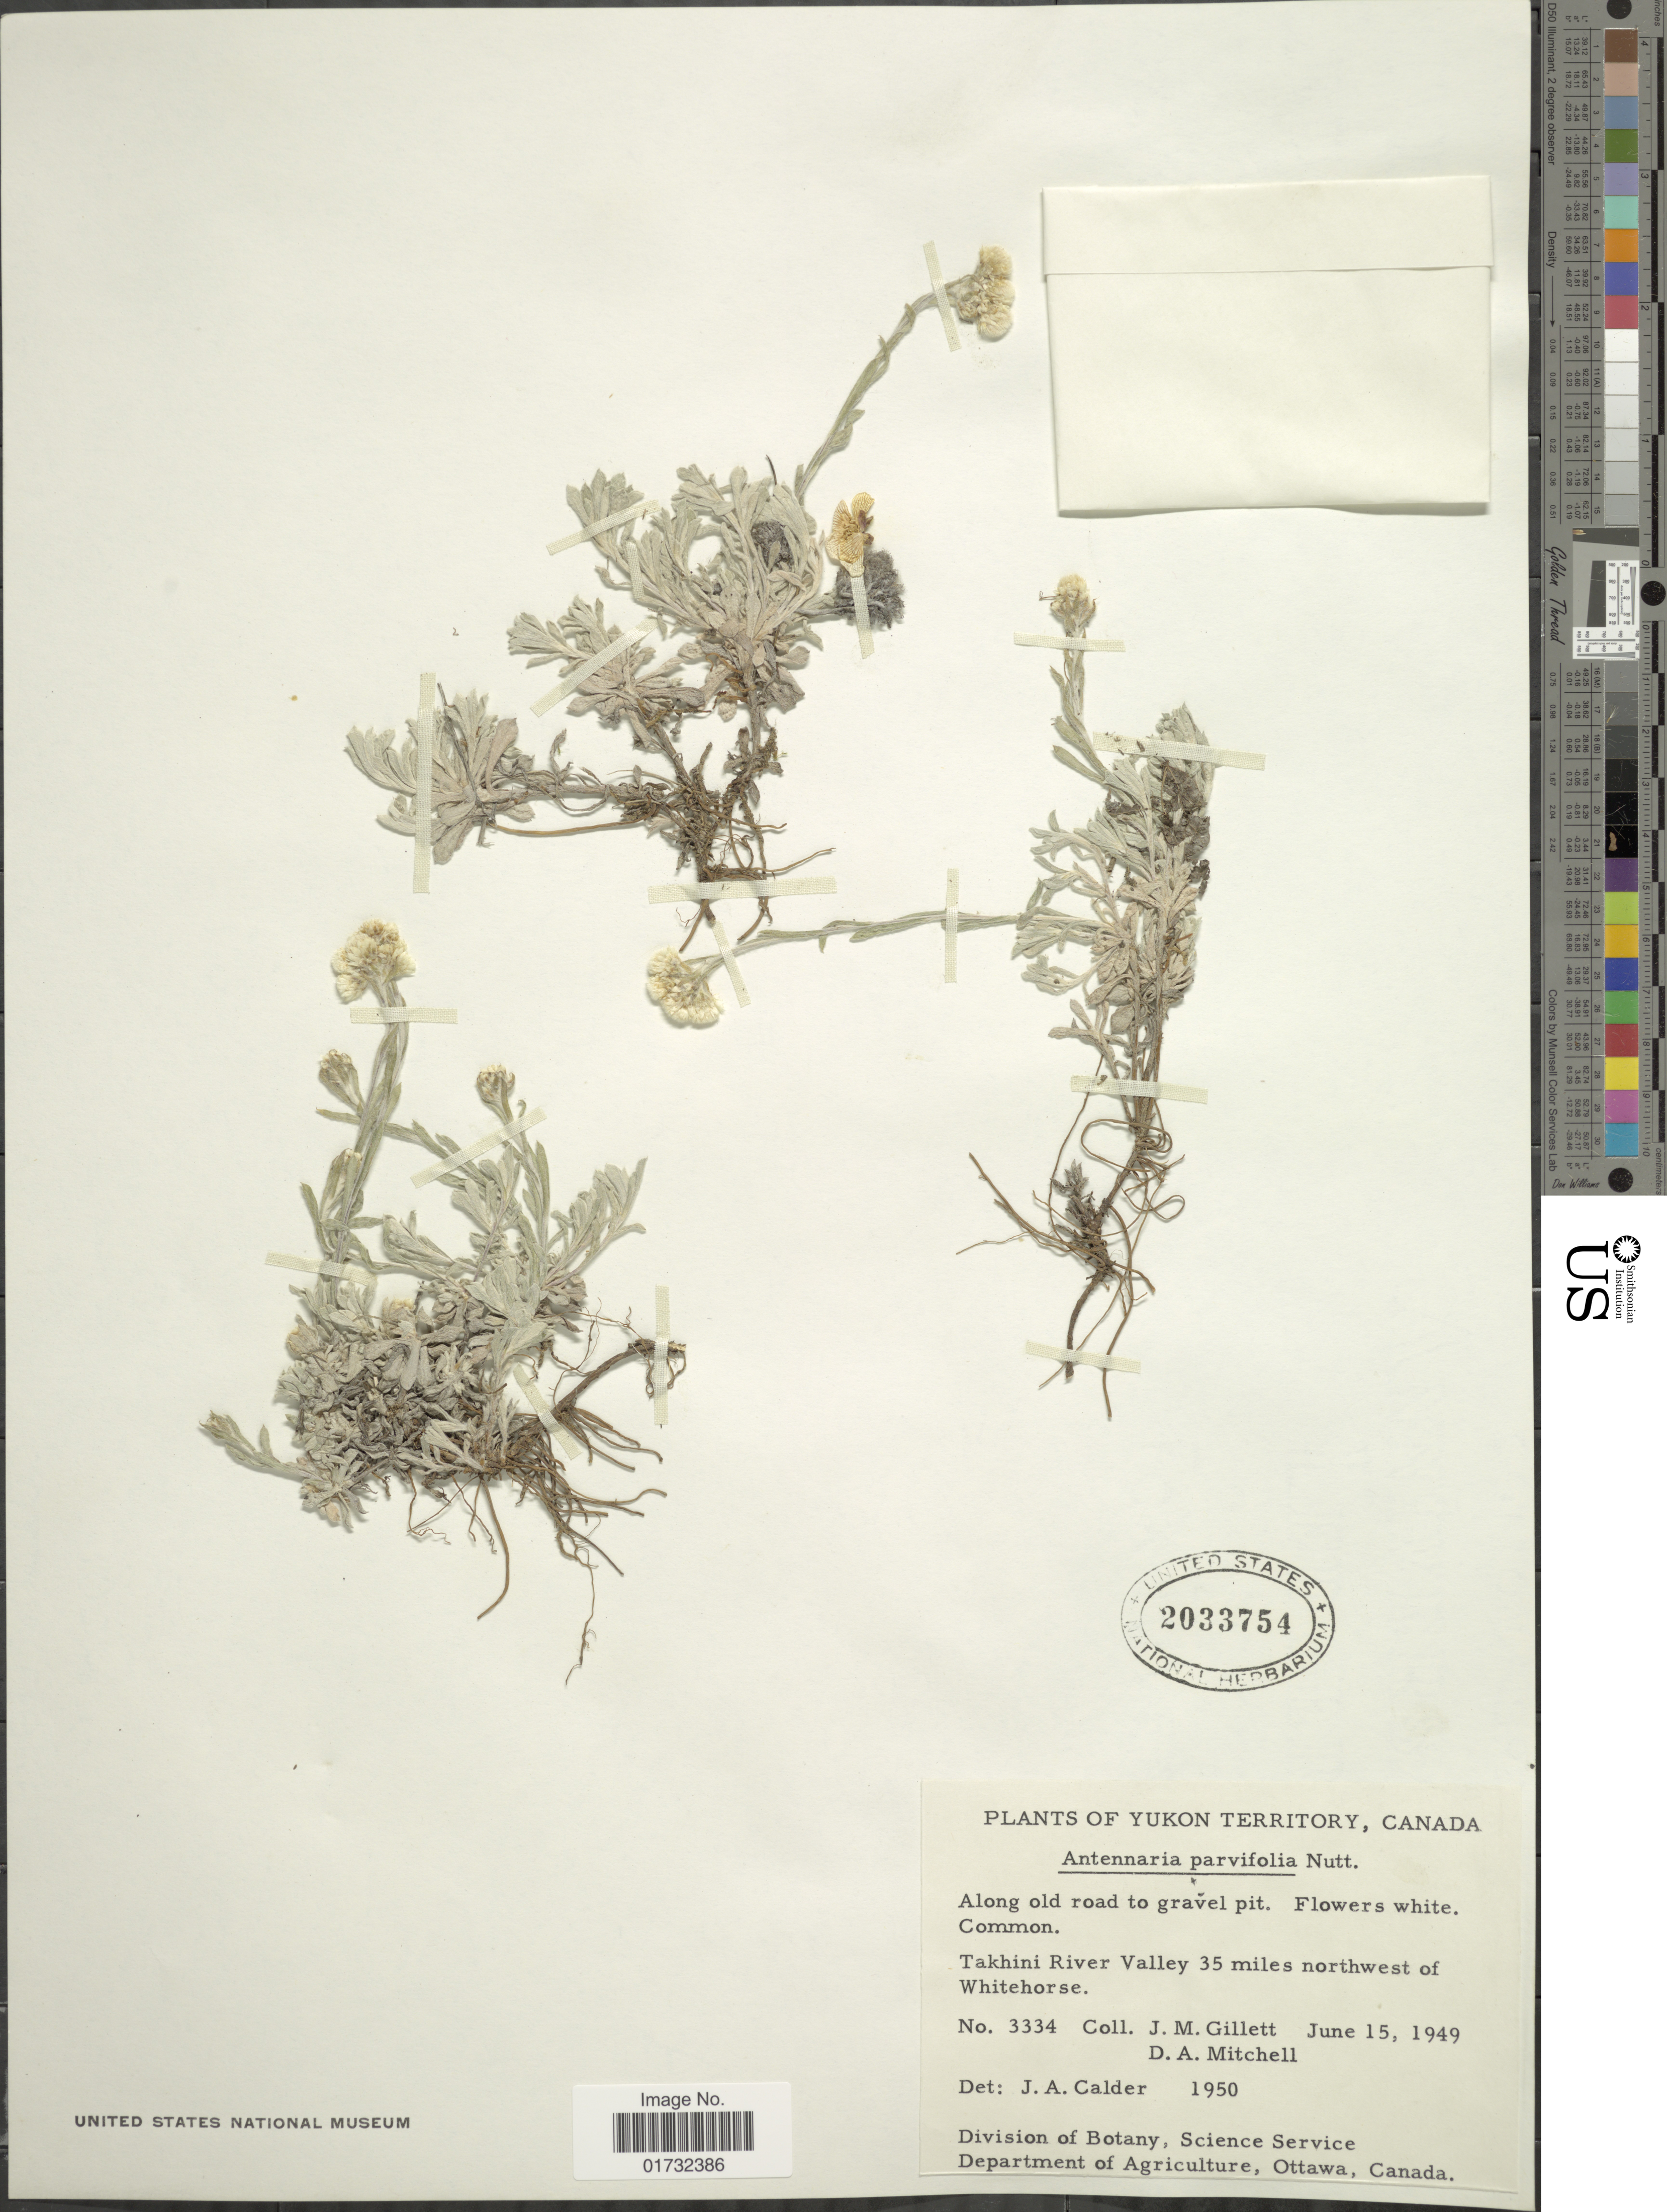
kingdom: Plantae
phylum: Tracheophyta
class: Magnoliopsida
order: Asterales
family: Asteraceae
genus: Antennaria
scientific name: Antennaria parvifolia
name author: Nutt.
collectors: J. M. Gillett & D. Mitchell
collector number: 3334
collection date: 1949-06-15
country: Canada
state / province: Yukon Territory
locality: Takhini River Valley 35 miles northwest of Whitehorse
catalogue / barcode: US 2033754